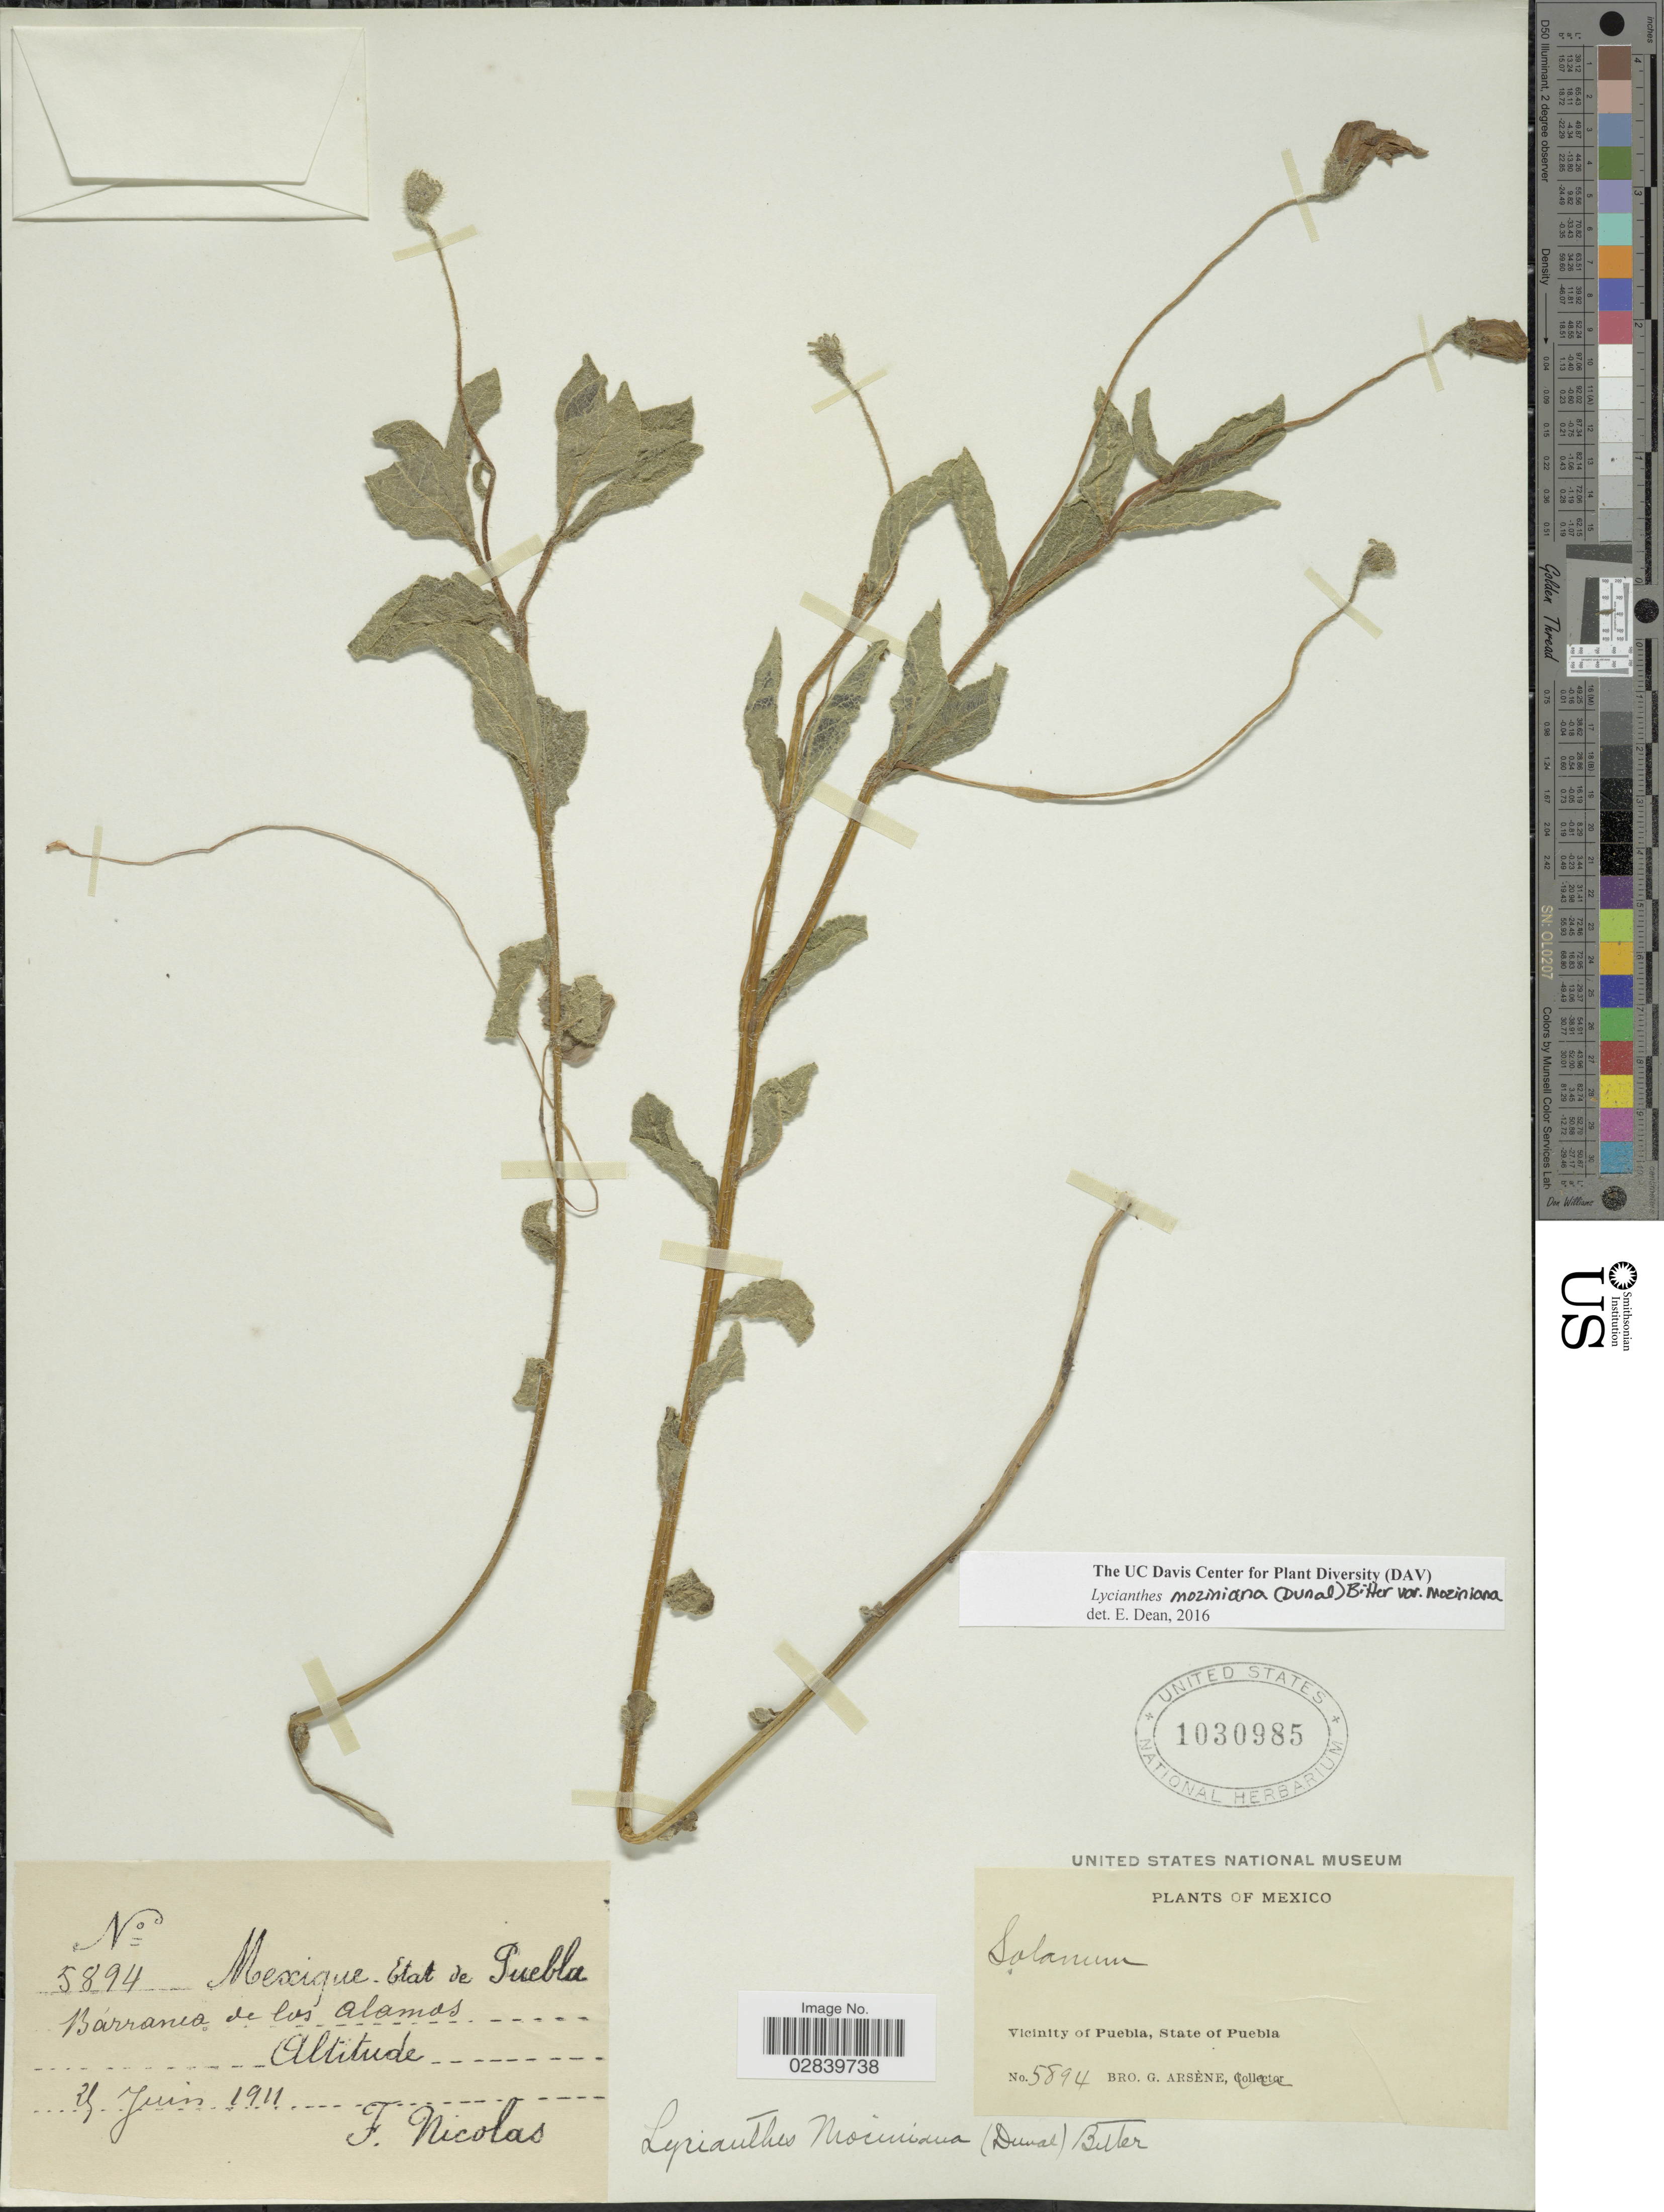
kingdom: Plantae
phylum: Tracheophyta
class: Magnoliopsida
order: Solanales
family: Solanaceae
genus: Lycianthes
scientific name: Lycianthes moziniana var. oaxacana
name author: E. Dean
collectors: F. Nicolas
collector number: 5894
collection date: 1911-06-25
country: Mexico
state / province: Puebla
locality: Vicinity of Puebla.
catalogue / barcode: US 1030985